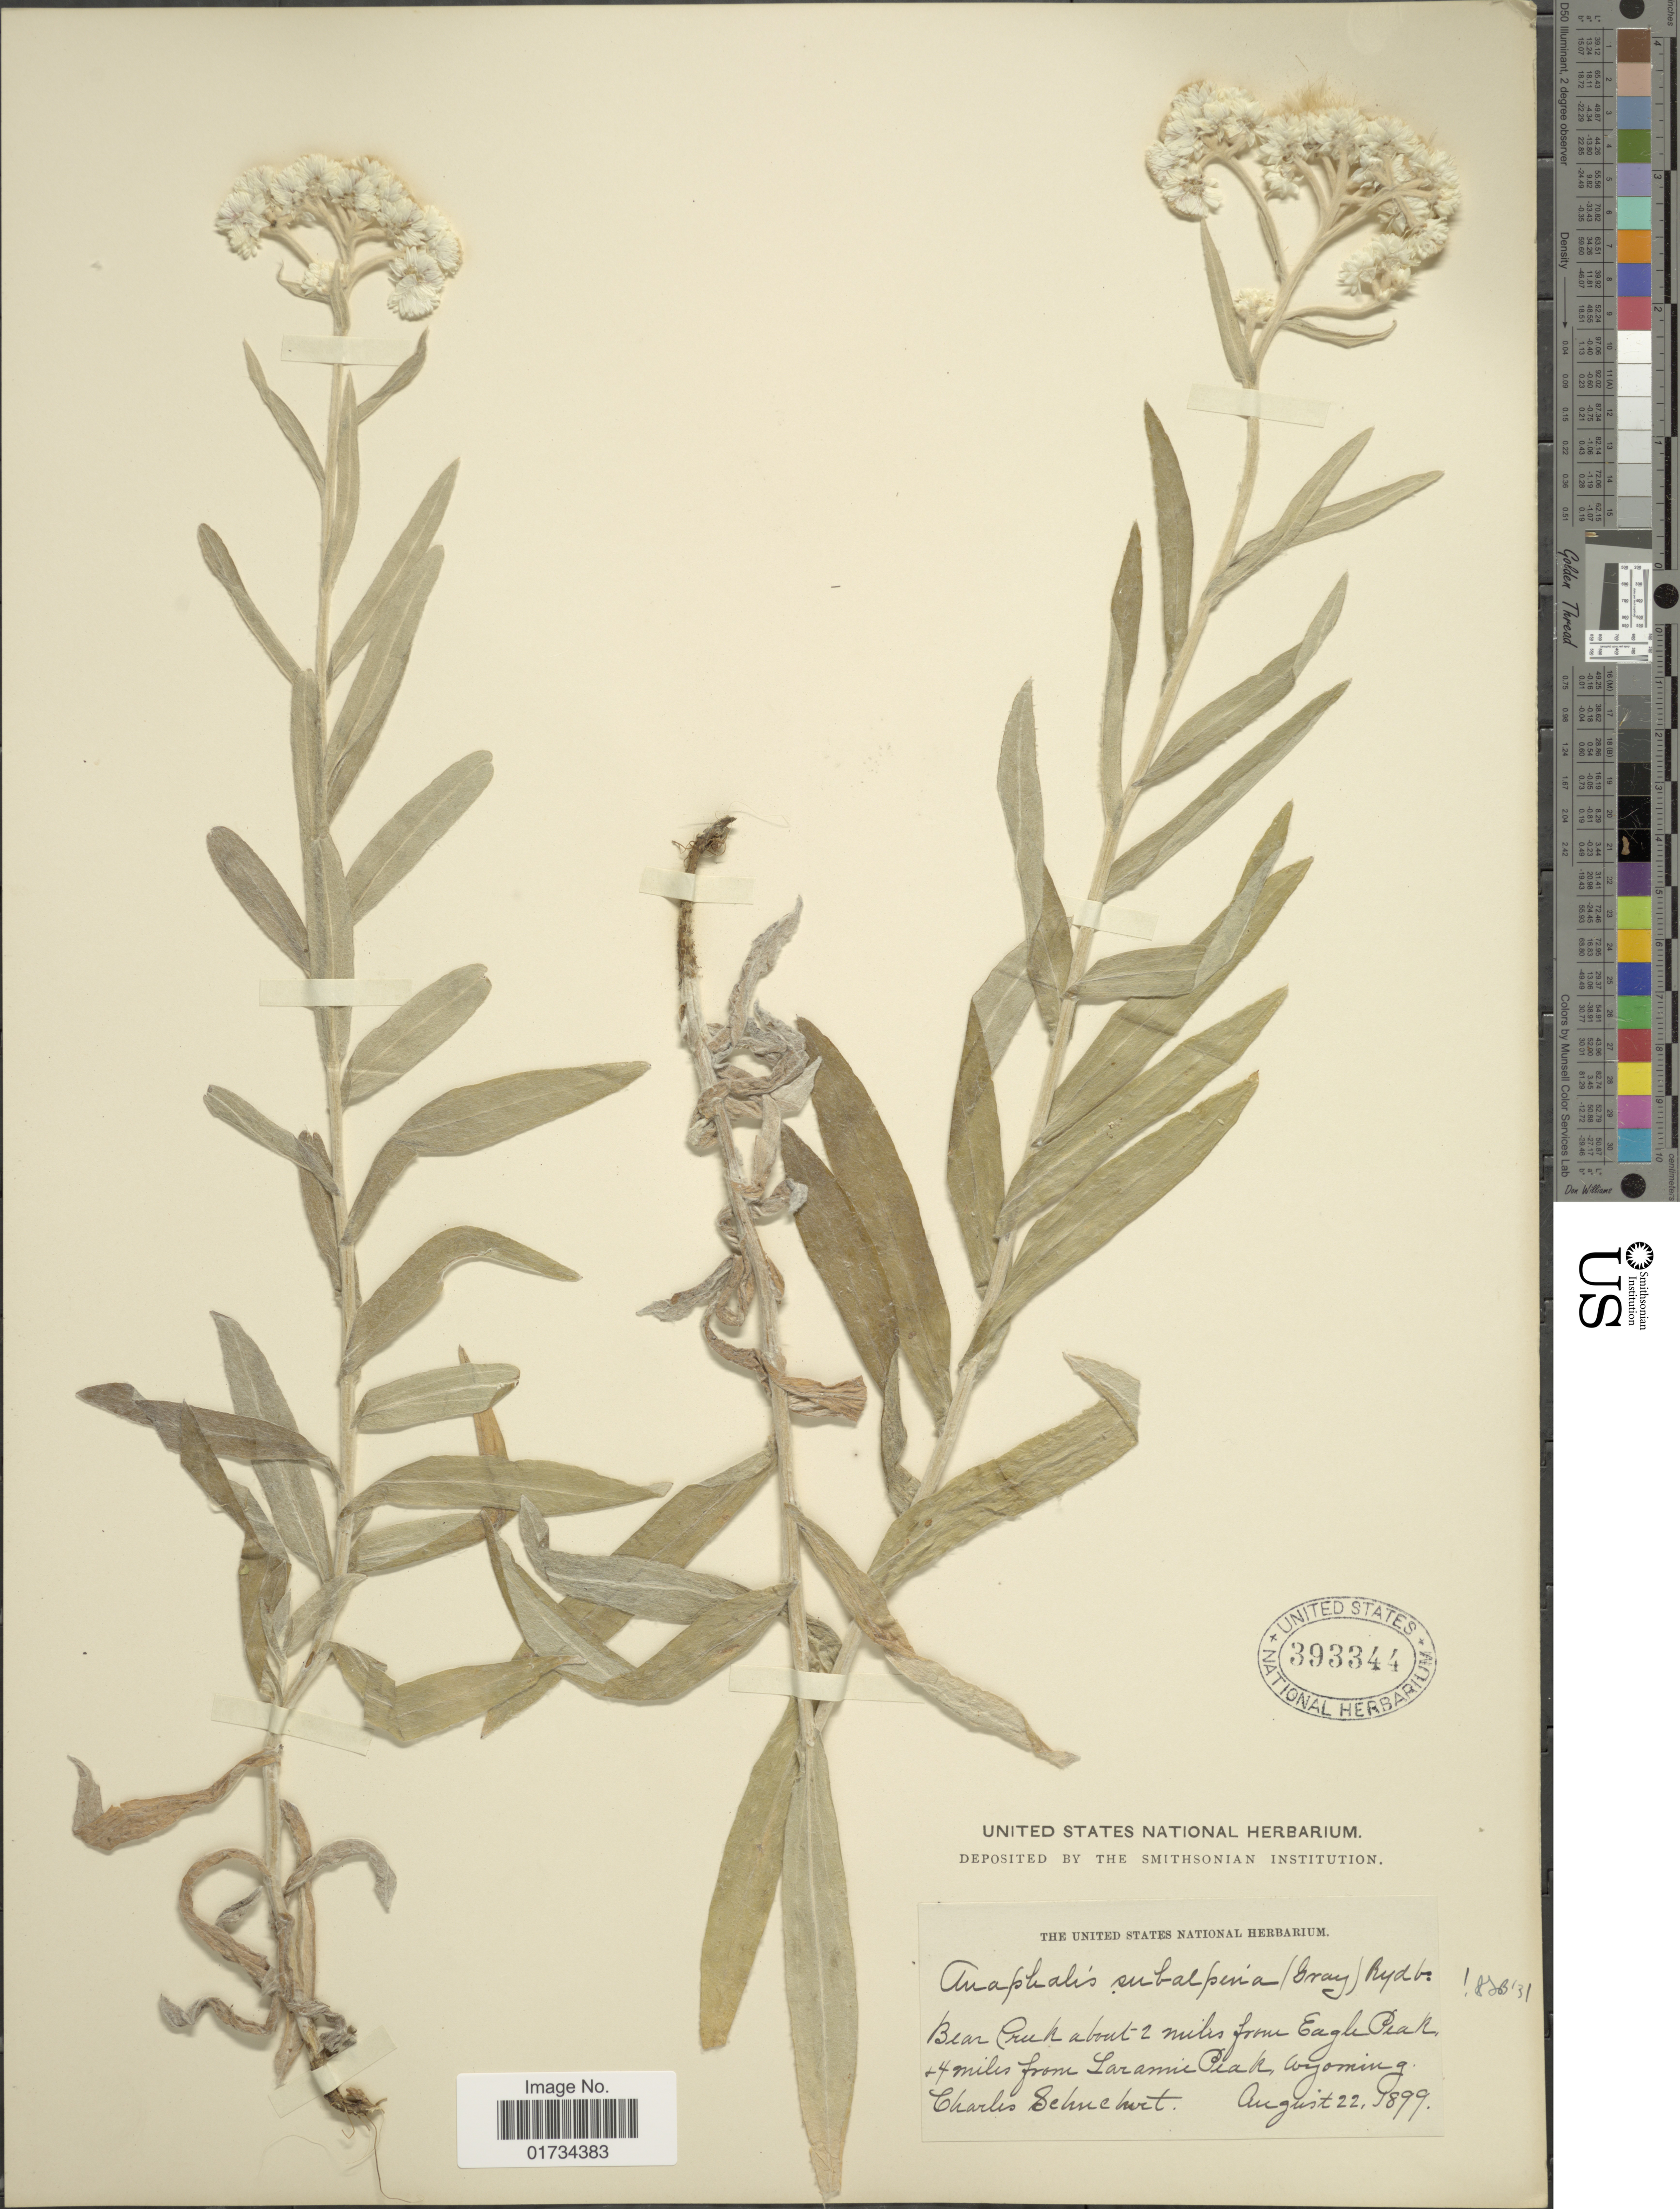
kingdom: Plantae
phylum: Tracheophyta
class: Magnoliopsida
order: Asterales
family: Asteraceae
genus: Anaphalis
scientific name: Anaphalis subalpina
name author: (A. Gray) Rydb.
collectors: C. Schuchert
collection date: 1899-08-22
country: United States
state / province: Wyoming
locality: Bear Creek about 2 miles from Eagle Peak + 4 miles from Laramie Peak, Wyoming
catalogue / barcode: US 393344